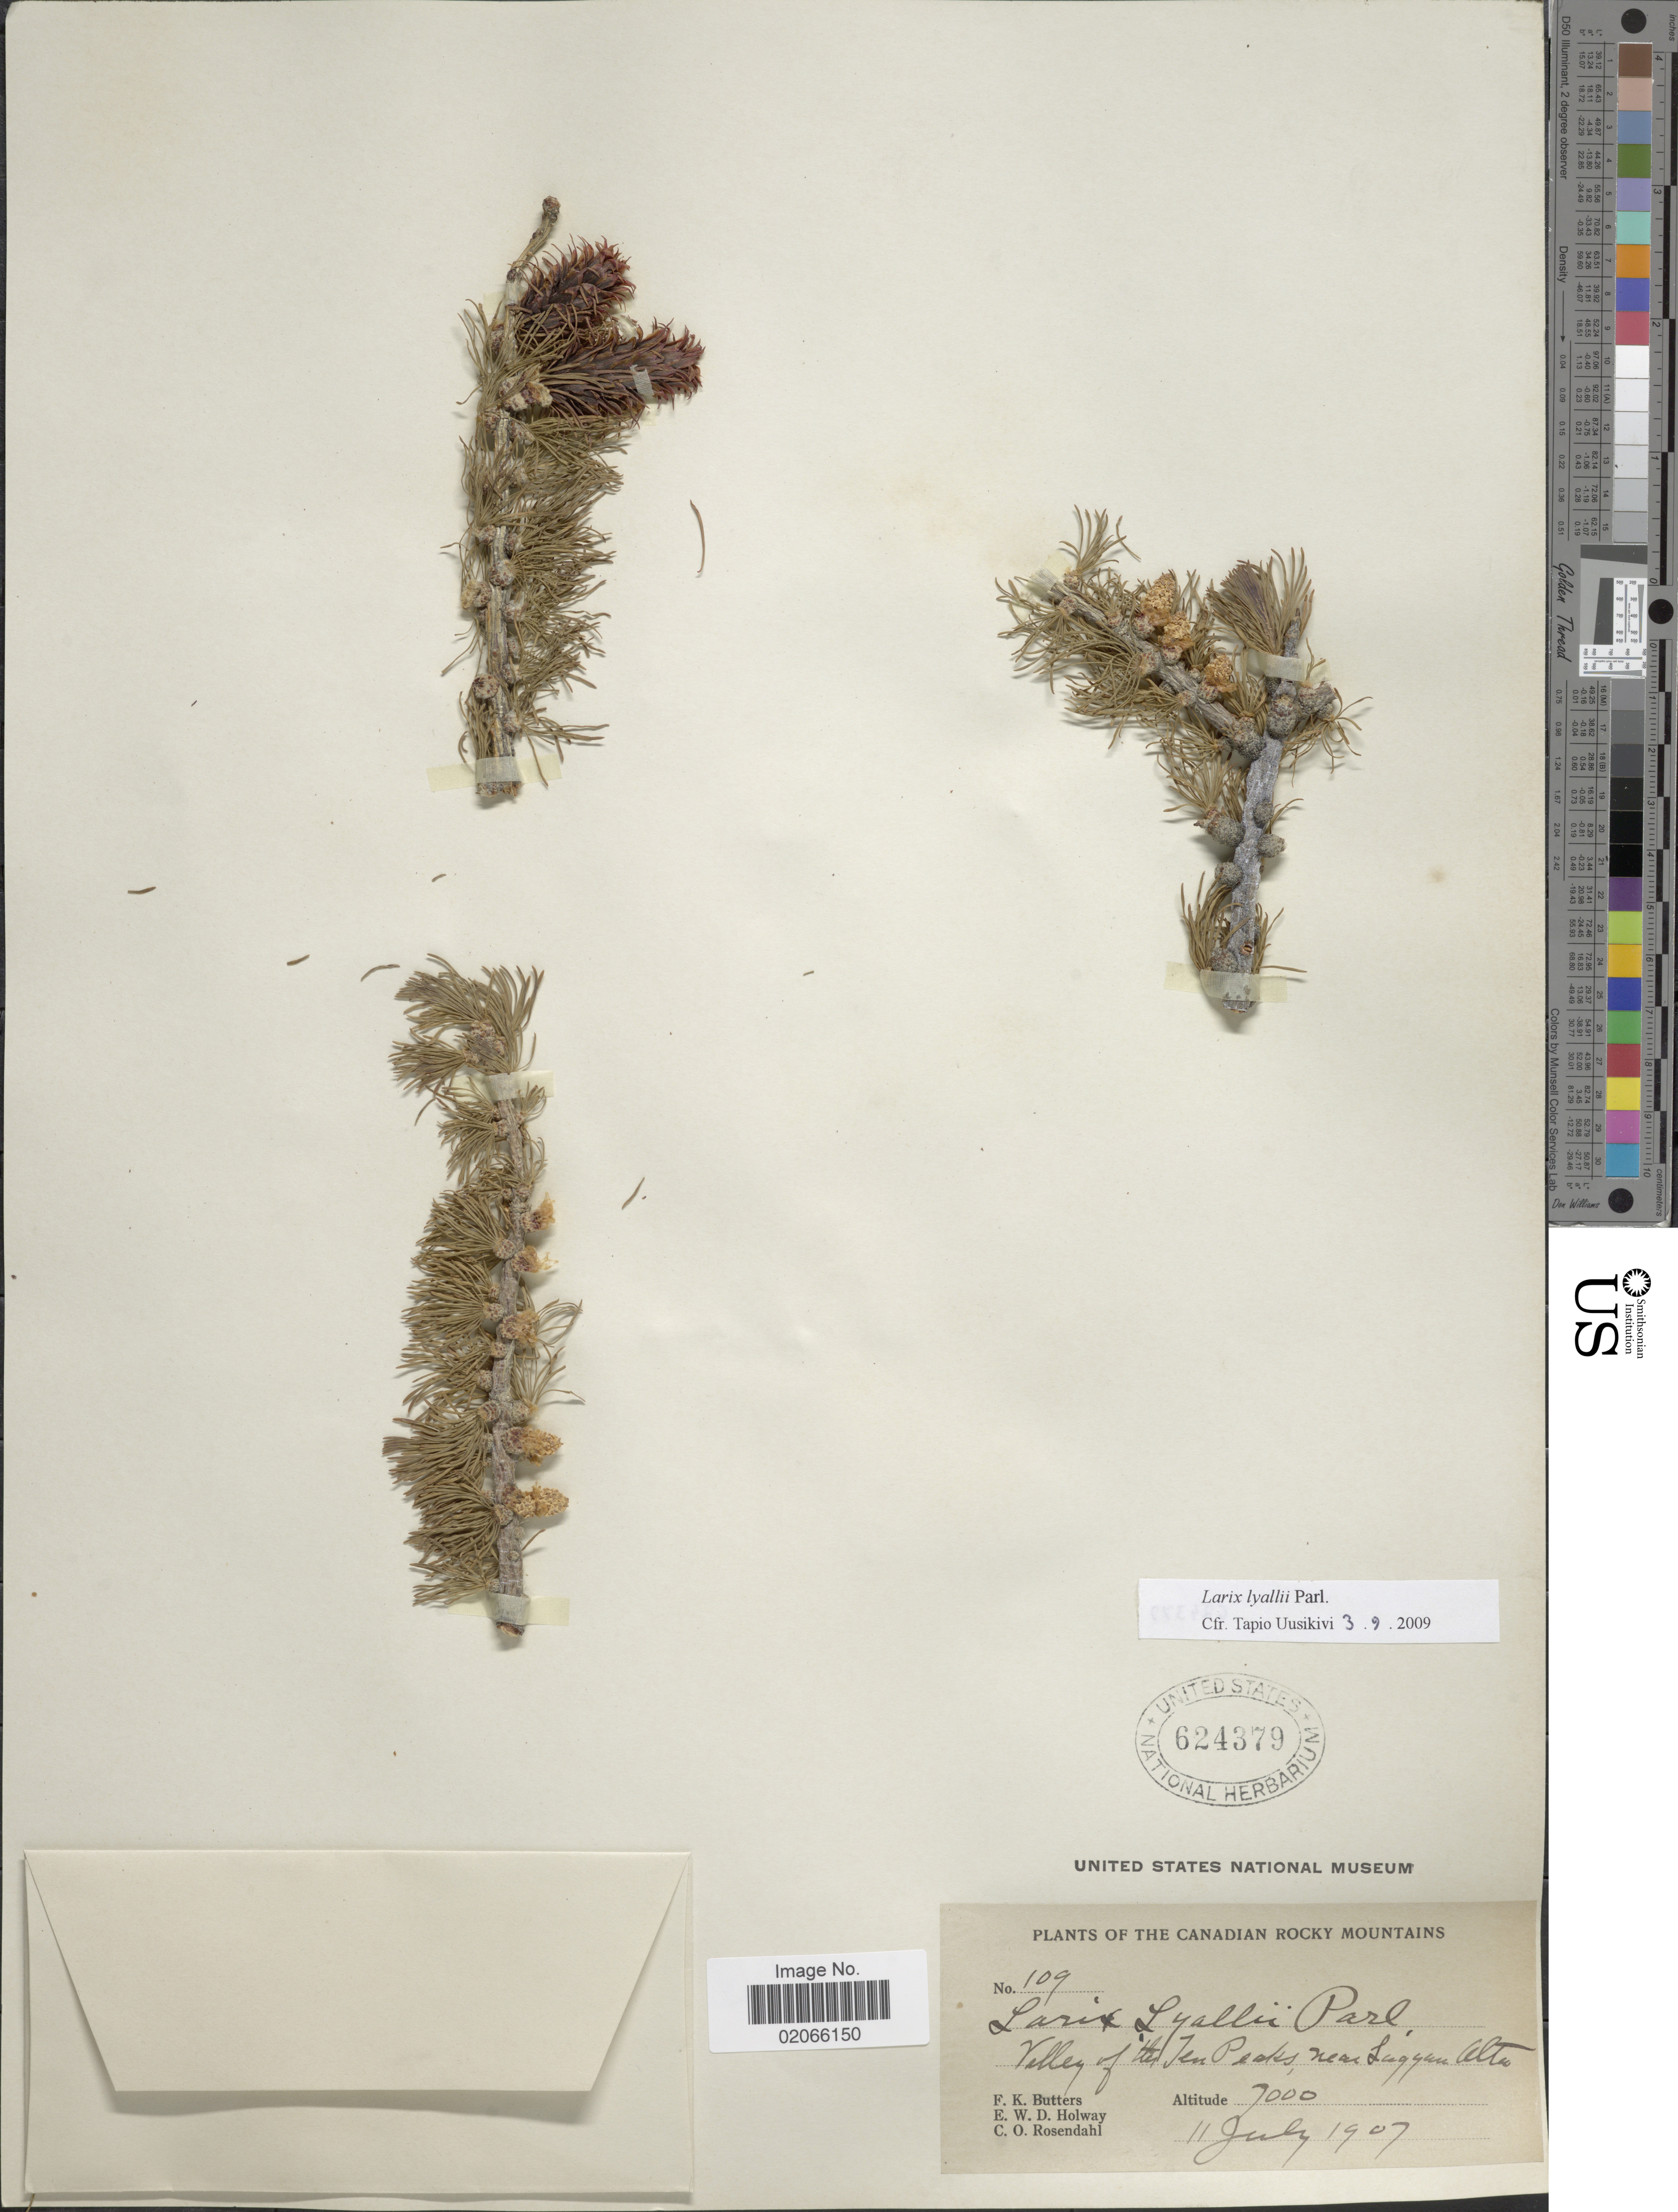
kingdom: Plantae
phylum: Tracheophyta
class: Pinopsida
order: Pinales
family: Pinaceae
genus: Larix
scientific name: Larix lyallii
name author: Parl.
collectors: F. K. Butters, E. W. D. Holway & C. O. Rosendahl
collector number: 109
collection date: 1907-07-11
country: Canada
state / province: Alberta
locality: Canadian rocky Mountains. Valley of the Ten Peaks, near Laggan Alta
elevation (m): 2134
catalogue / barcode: US 624379